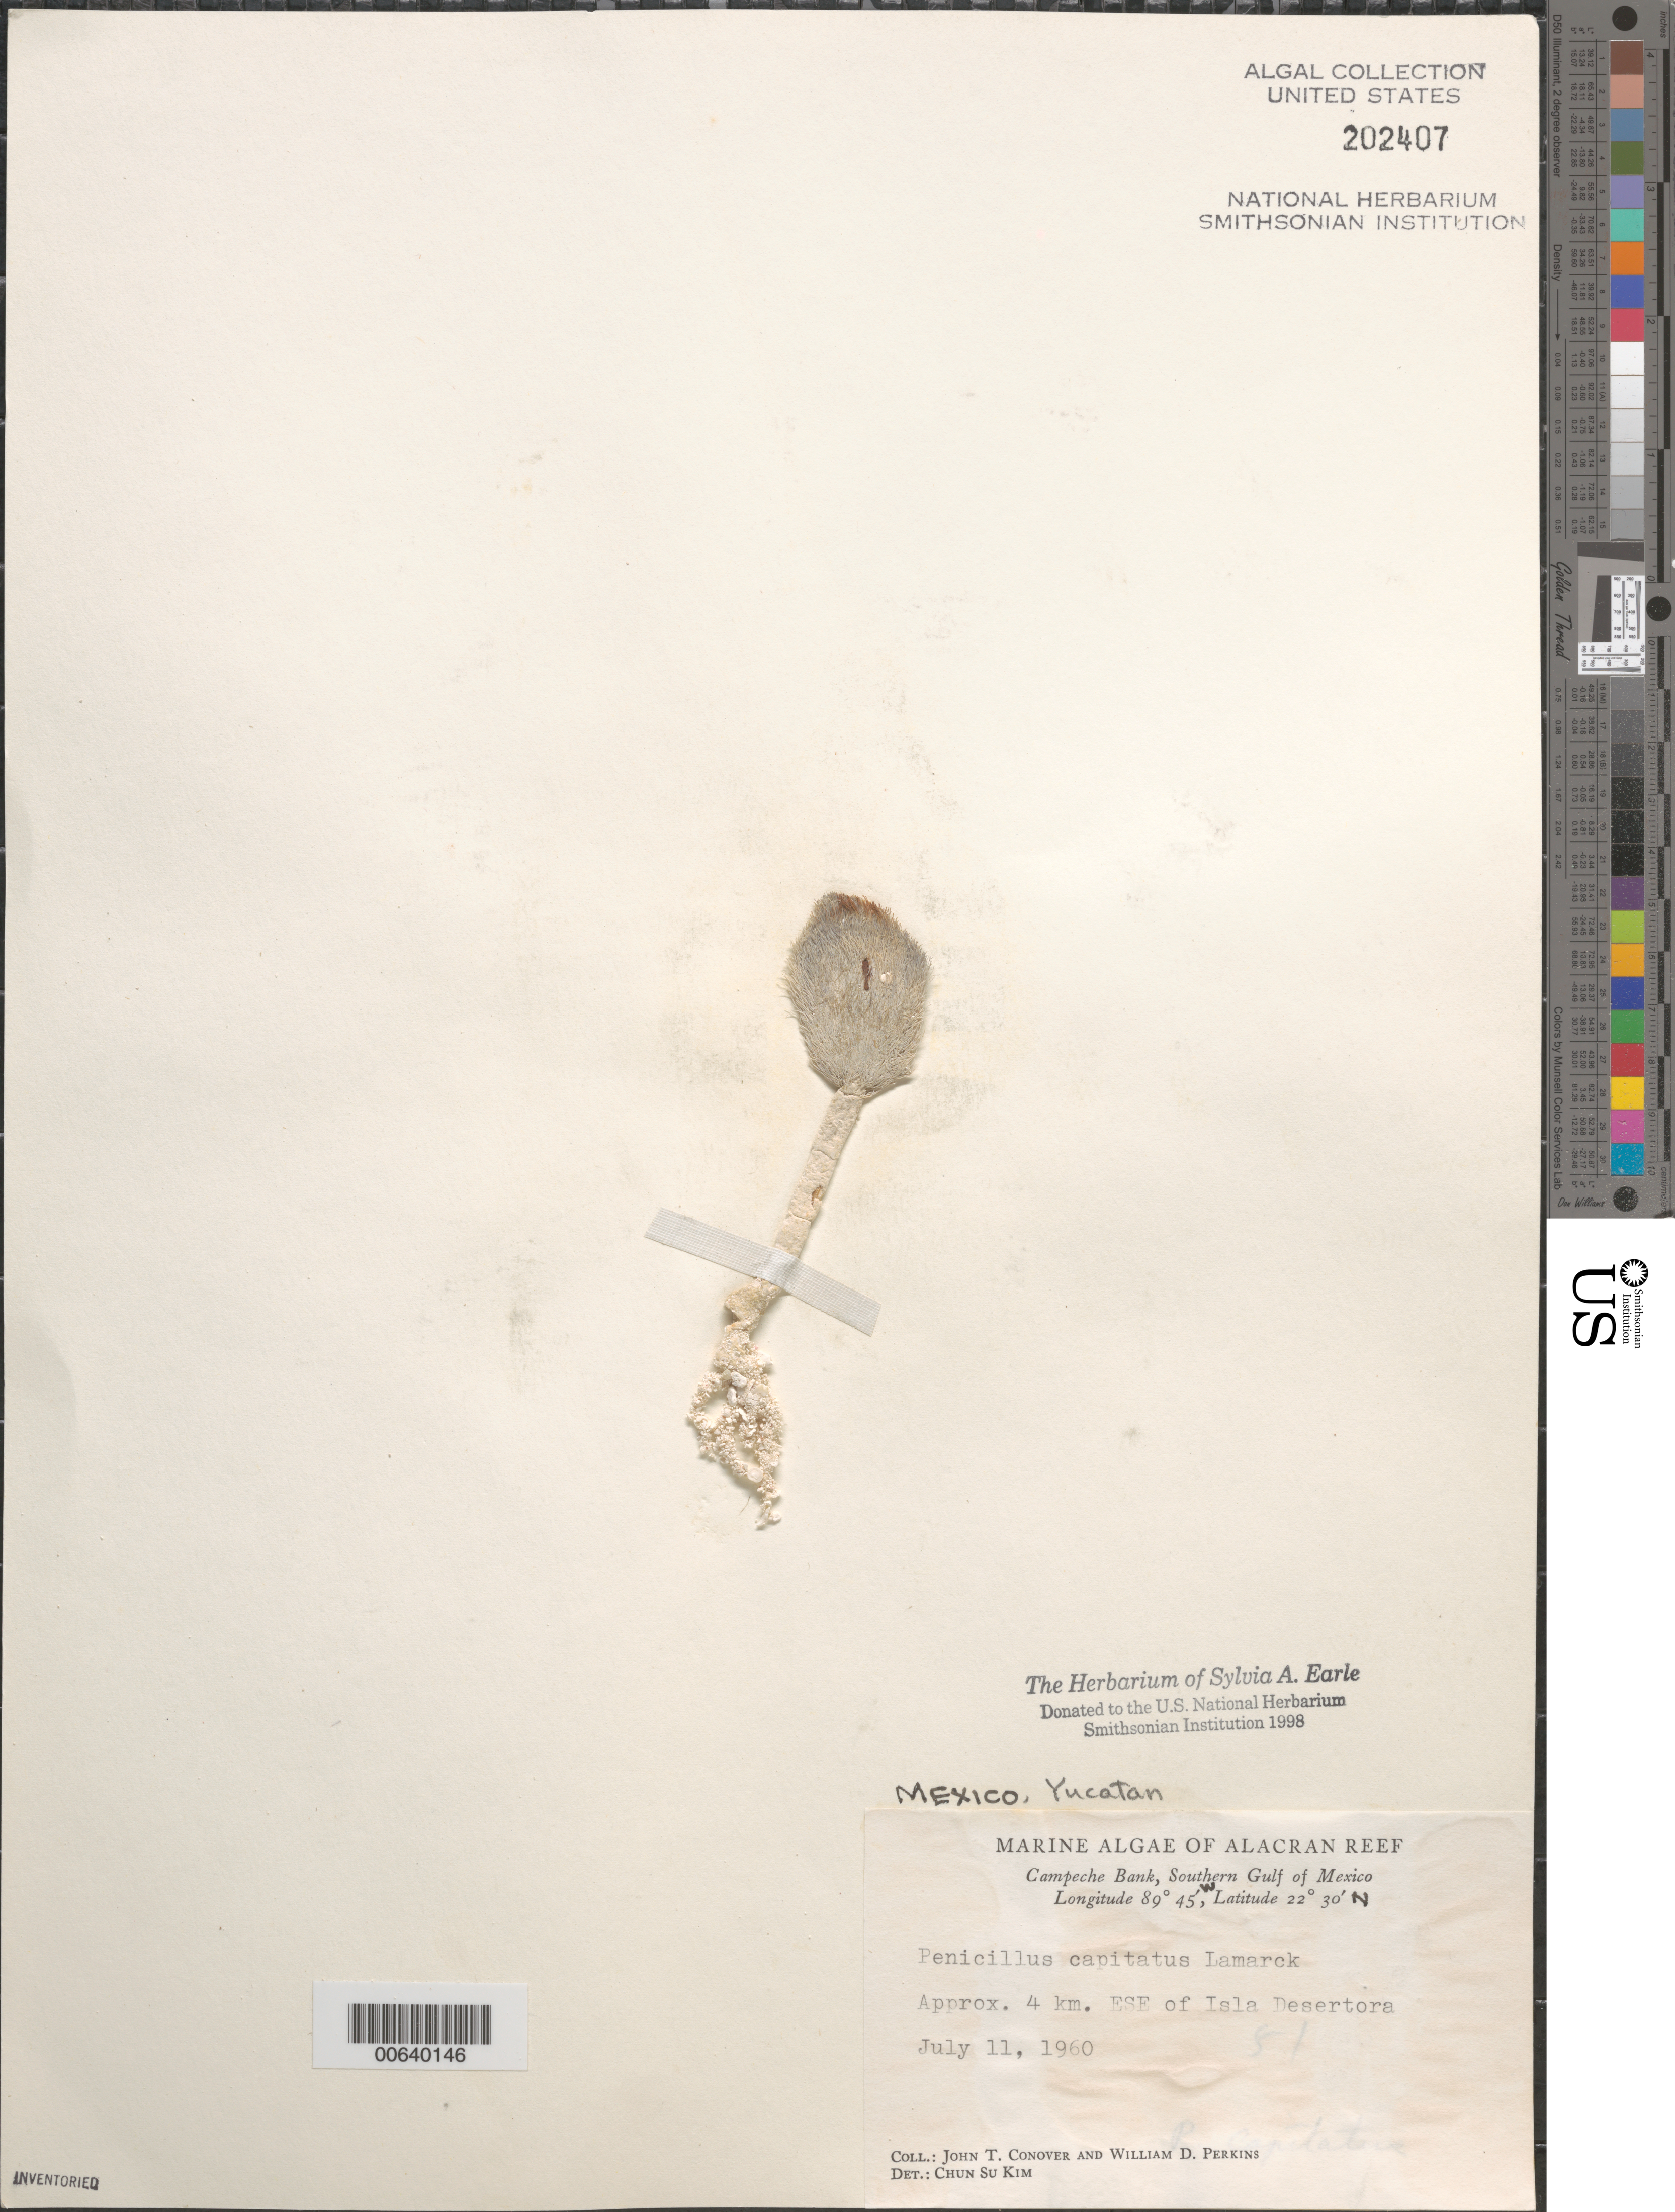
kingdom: Plantae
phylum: Chlorophyta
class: Ulvophyceae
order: Bryopsidales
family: Udoteaceae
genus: Penicillus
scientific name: Penicillus capitatus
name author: Lam.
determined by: Kim, Chun Su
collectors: J. T. Conover & W. D. Perkins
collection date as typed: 11 Jul 1960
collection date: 1960-07-11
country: Mexico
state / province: Yucatan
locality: Alacran Reef, ca. 4 km east SE of Isla Desertora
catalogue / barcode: US 202407